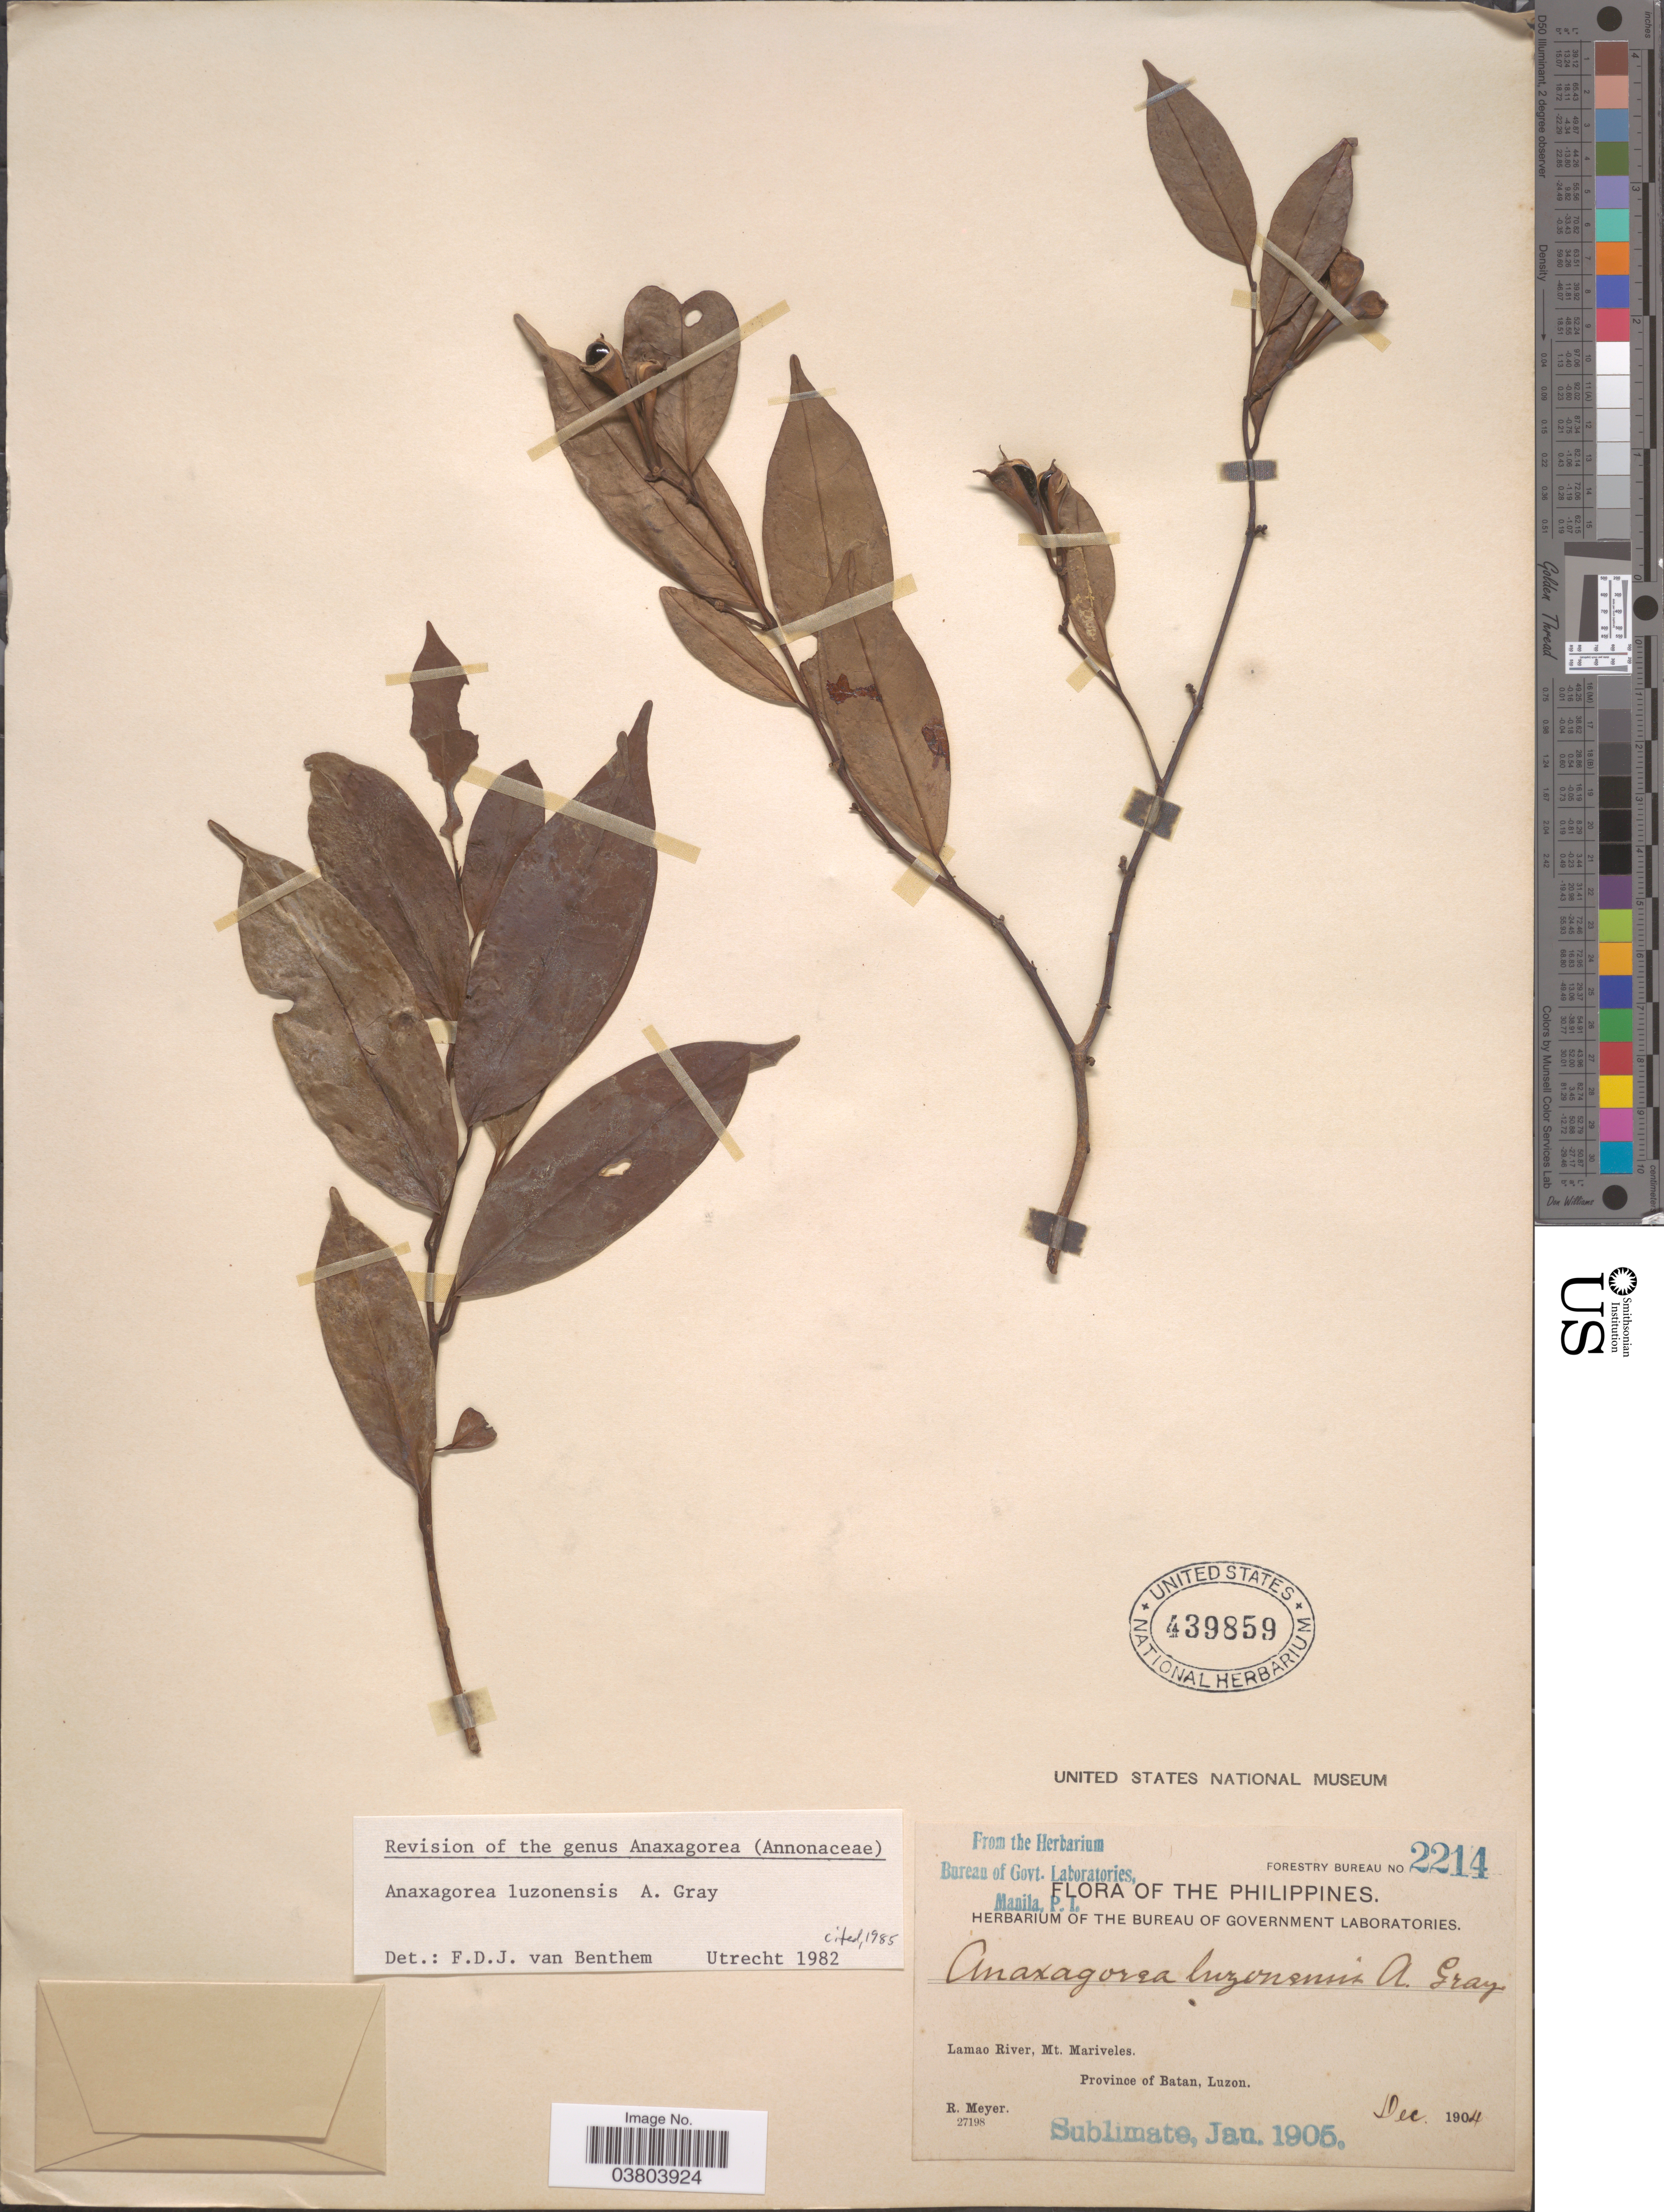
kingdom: Plantae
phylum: Tracheophyta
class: Magnoliopsida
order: Magnoliales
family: Annonaceae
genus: Anaxagorea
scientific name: Anaxagorea luzonensis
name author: A. Gray in Wilkes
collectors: R. Meyer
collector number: Forestry Bureau 2214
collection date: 1904-12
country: Philippines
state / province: Cagayan Valley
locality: Lamao River, Mt. Mariveles, Province of Batan, Luzon.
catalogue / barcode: US 439859